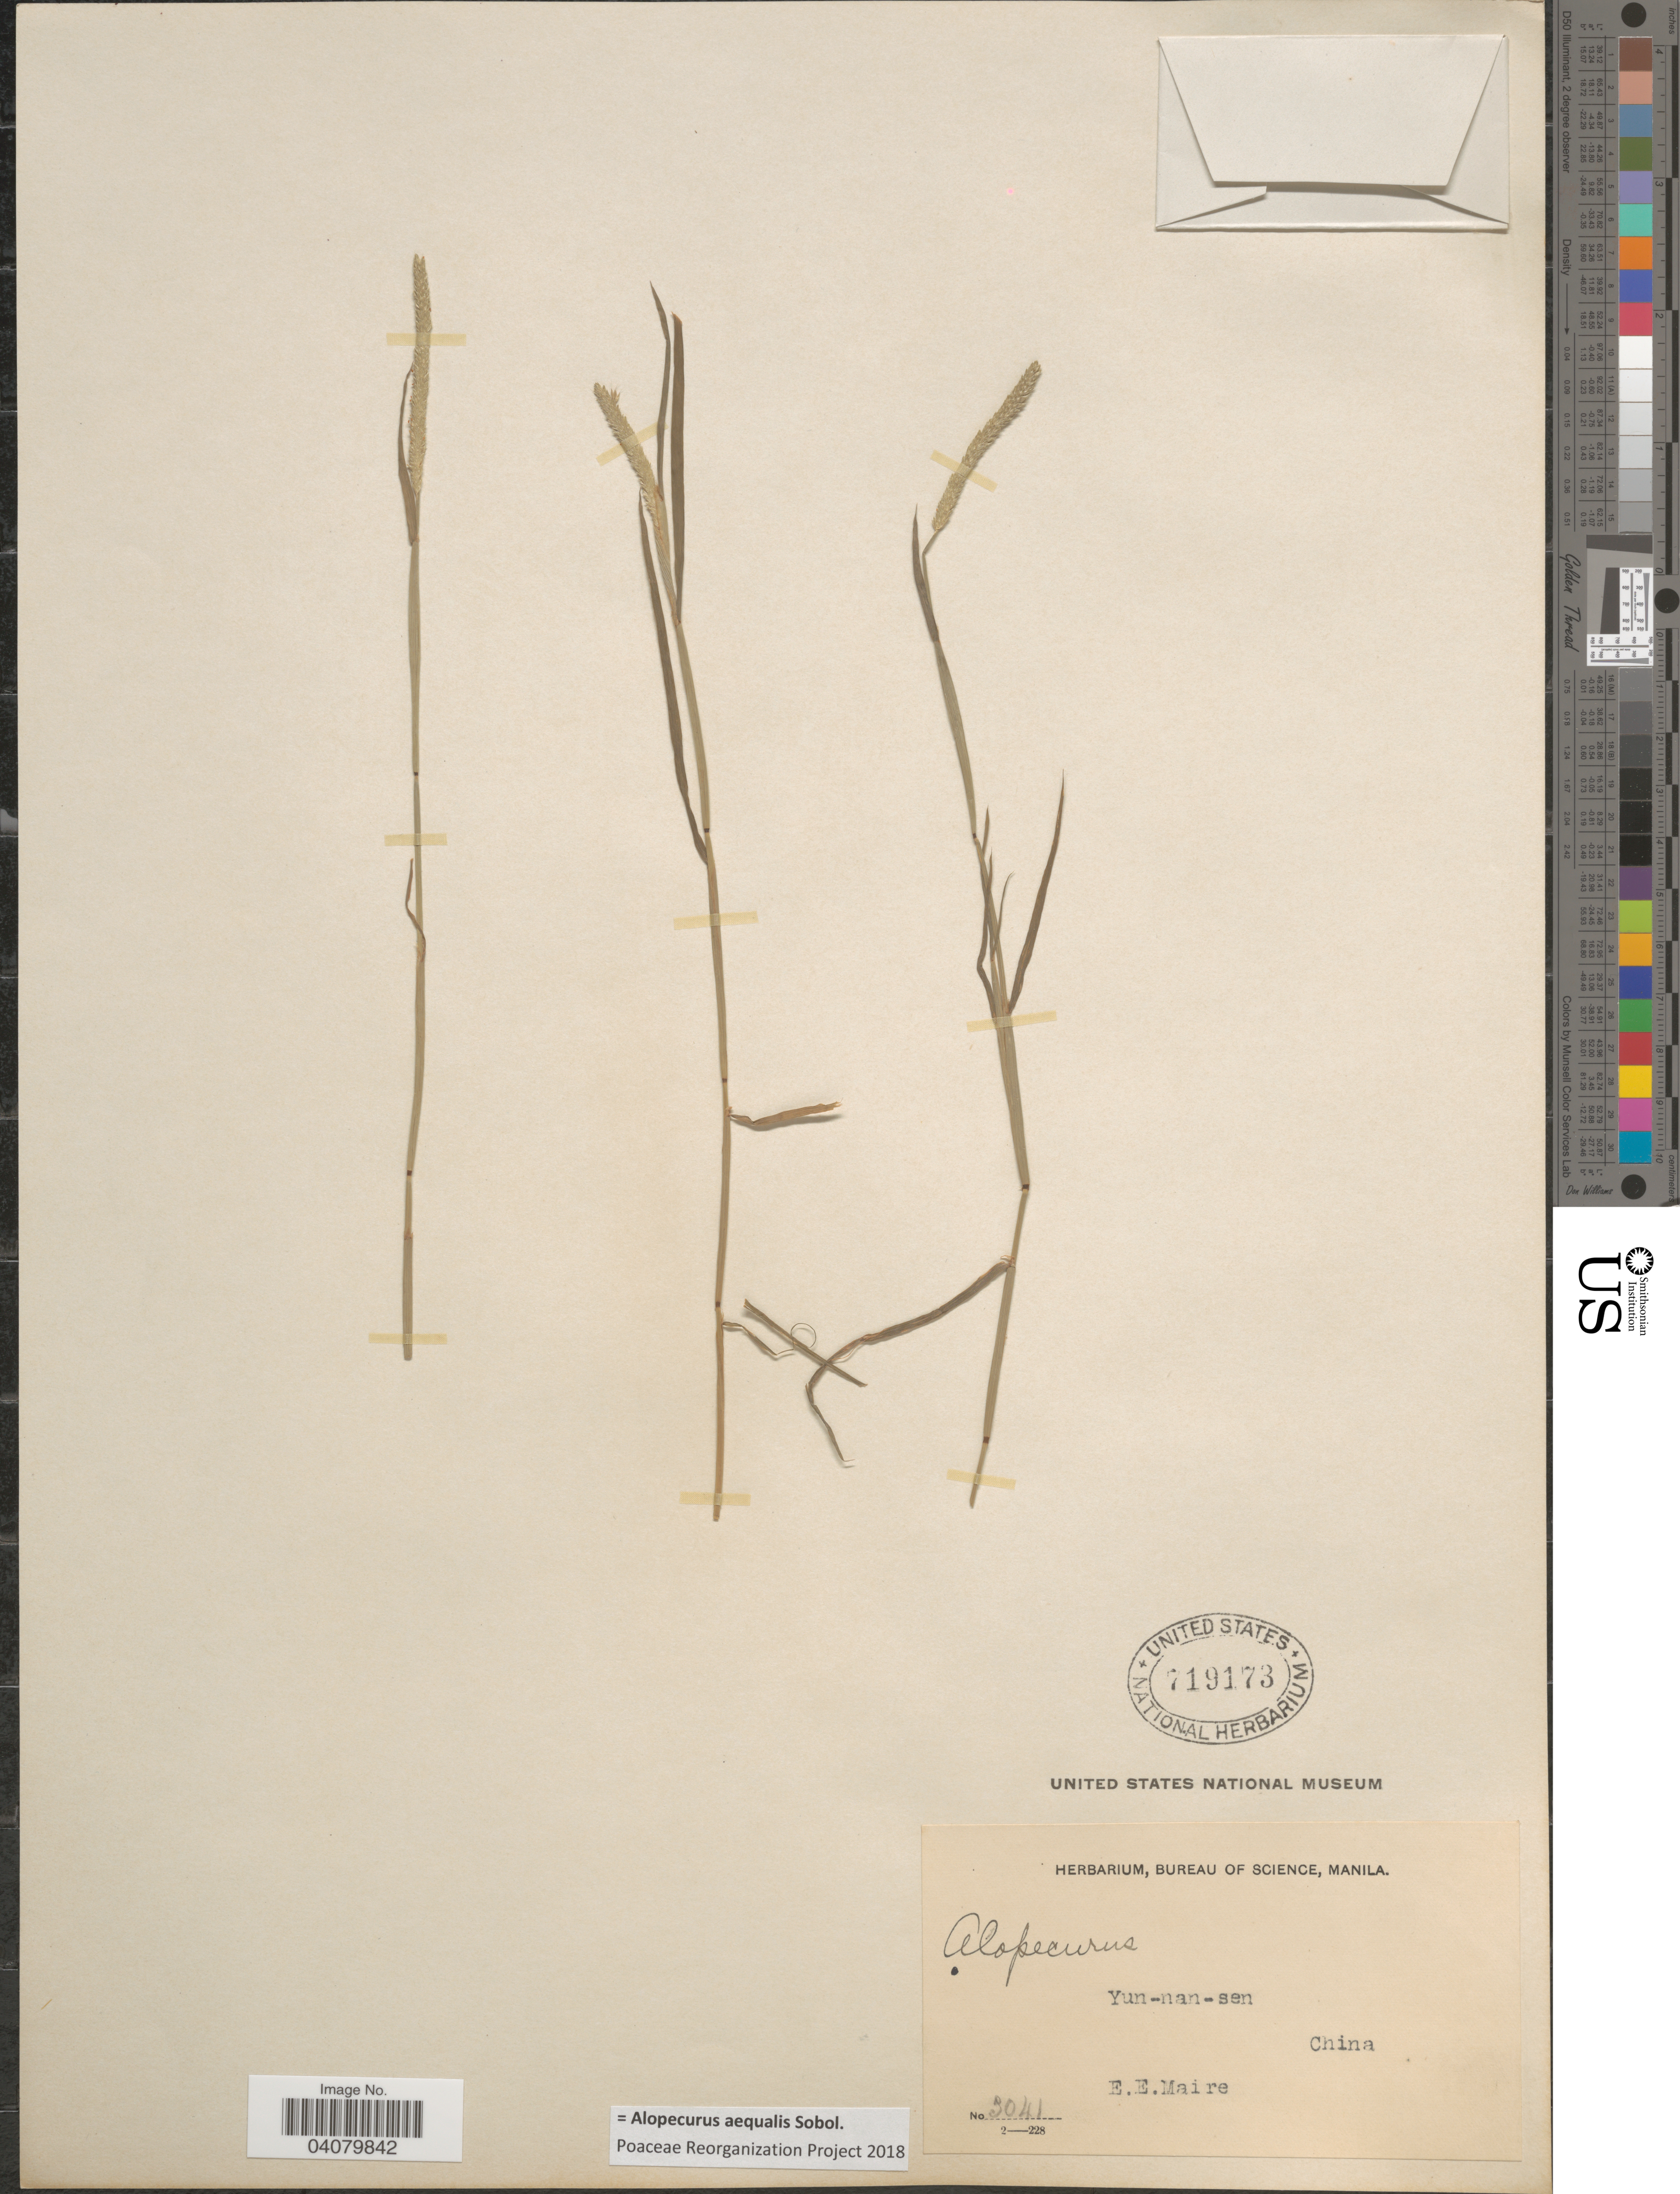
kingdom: Plantae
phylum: Tracheophyta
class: Liliopsida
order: Poales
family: Poaceae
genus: Alopecurus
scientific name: Alopecurus aequalis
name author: Sobol.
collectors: E. E. Maire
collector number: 3041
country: China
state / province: Yunnan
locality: Yun-nan-sen.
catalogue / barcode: US 719173